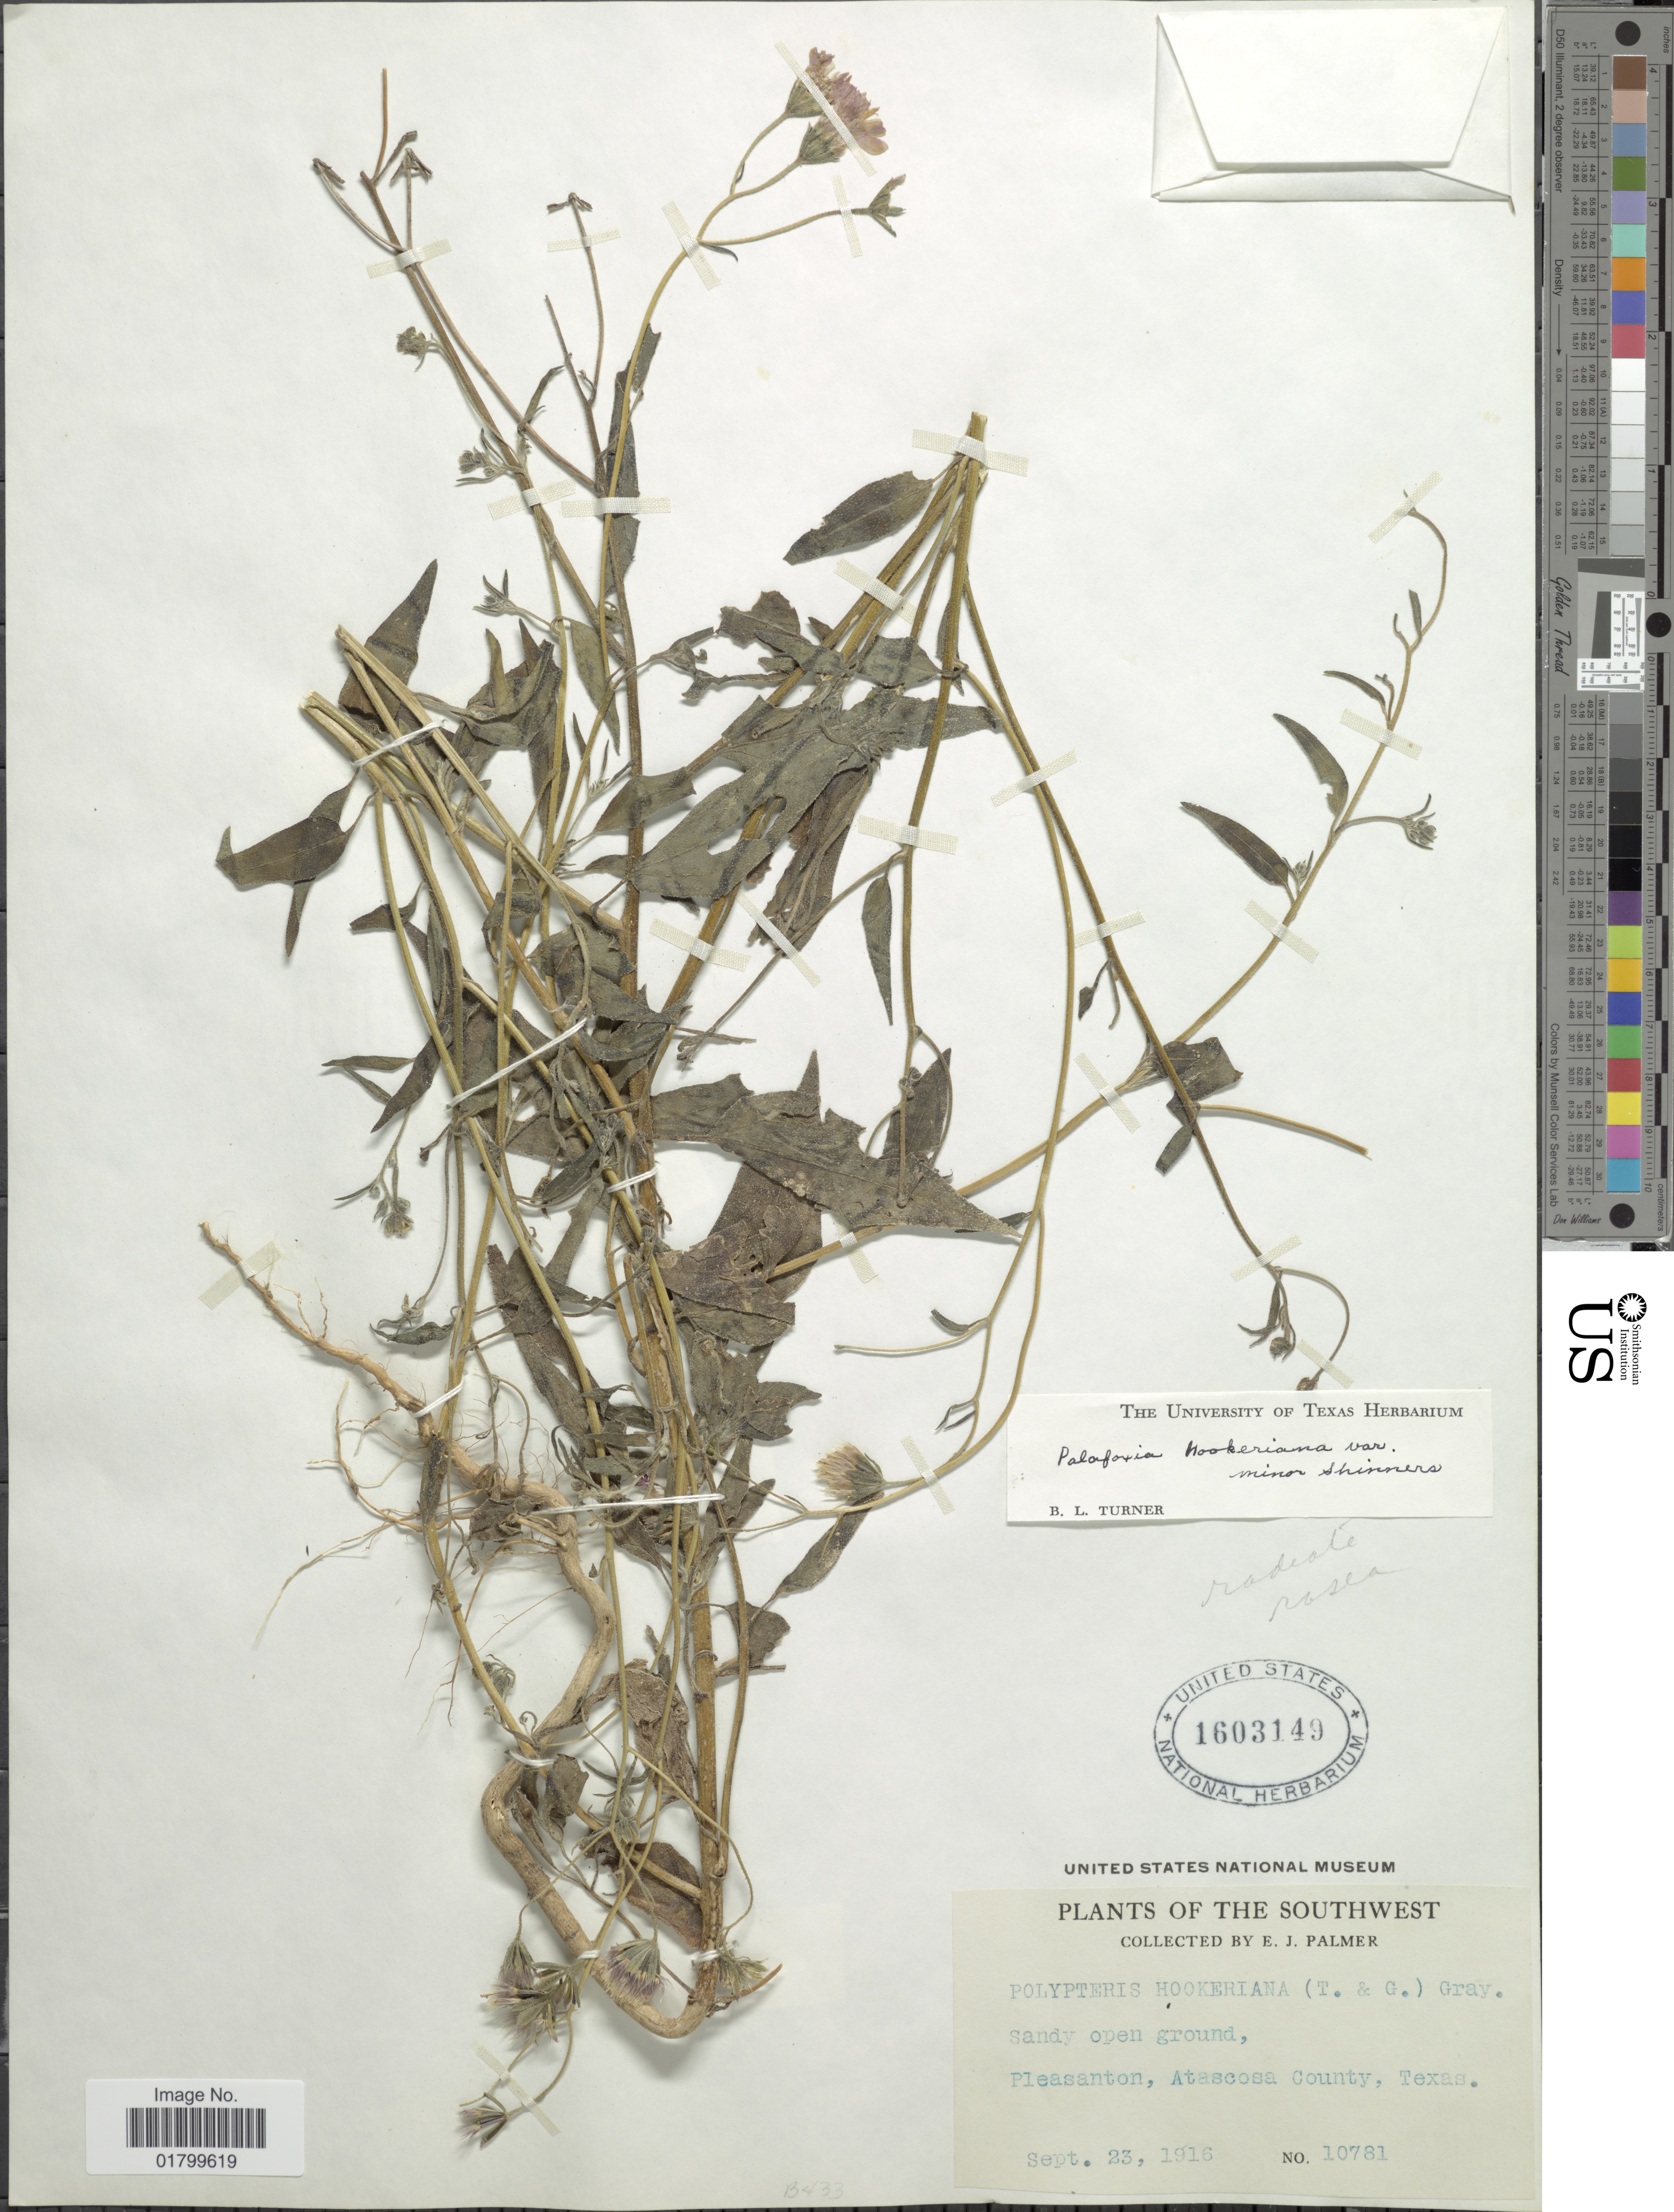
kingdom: Plantae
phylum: Tracheophyta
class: Magnoliopsida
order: Asterales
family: Asteraceae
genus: Palafoxia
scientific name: Palafoxia hookeriana var. minor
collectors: E. J. Palmer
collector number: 10781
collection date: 1916-09-23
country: United States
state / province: Texas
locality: The Southwest, Pleasanton, Atascosa County, Texas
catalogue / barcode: US 1603149